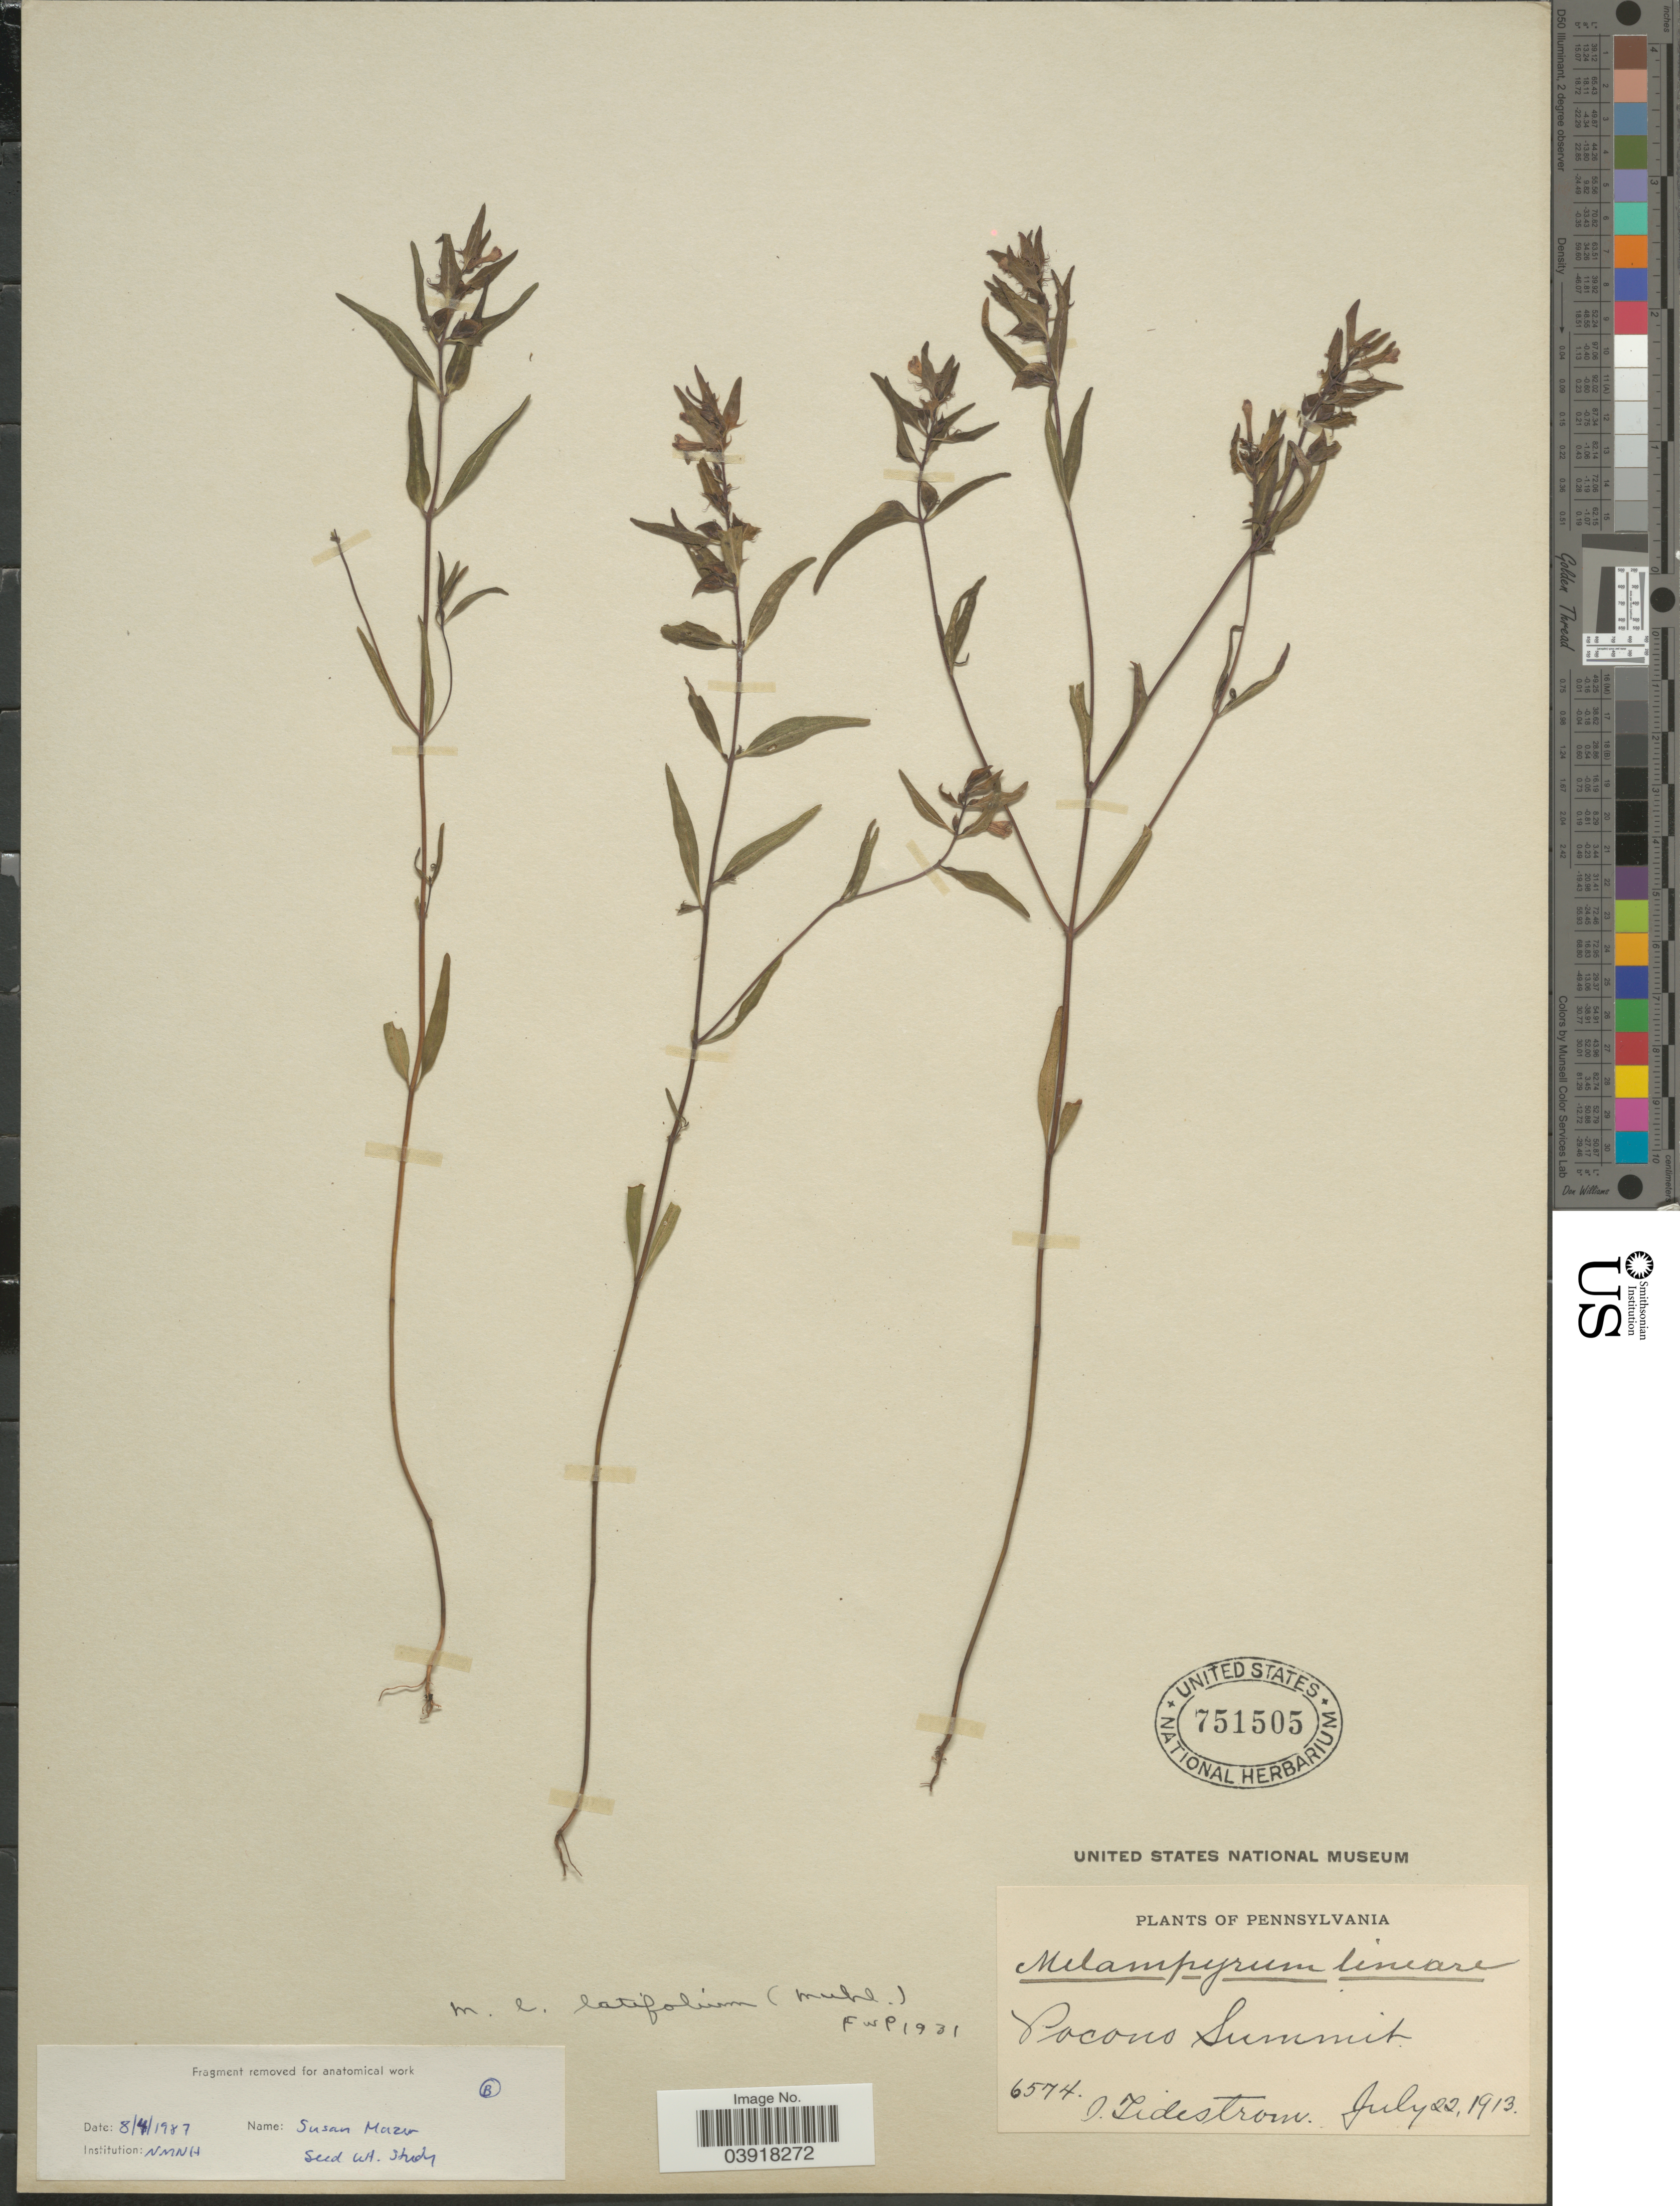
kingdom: Plantae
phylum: Tracheophyta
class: Magnoliopsida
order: Lamiales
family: Orobanchaceae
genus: Melampyrum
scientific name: Melampyrum lineare var. latifolium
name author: (Muhl.) P. Beauv.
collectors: I. F. Tidestrom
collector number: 6574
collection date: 1913-07-22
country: United States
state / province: Pennsylvania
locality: Pacono Summit.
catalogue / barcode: US 751505